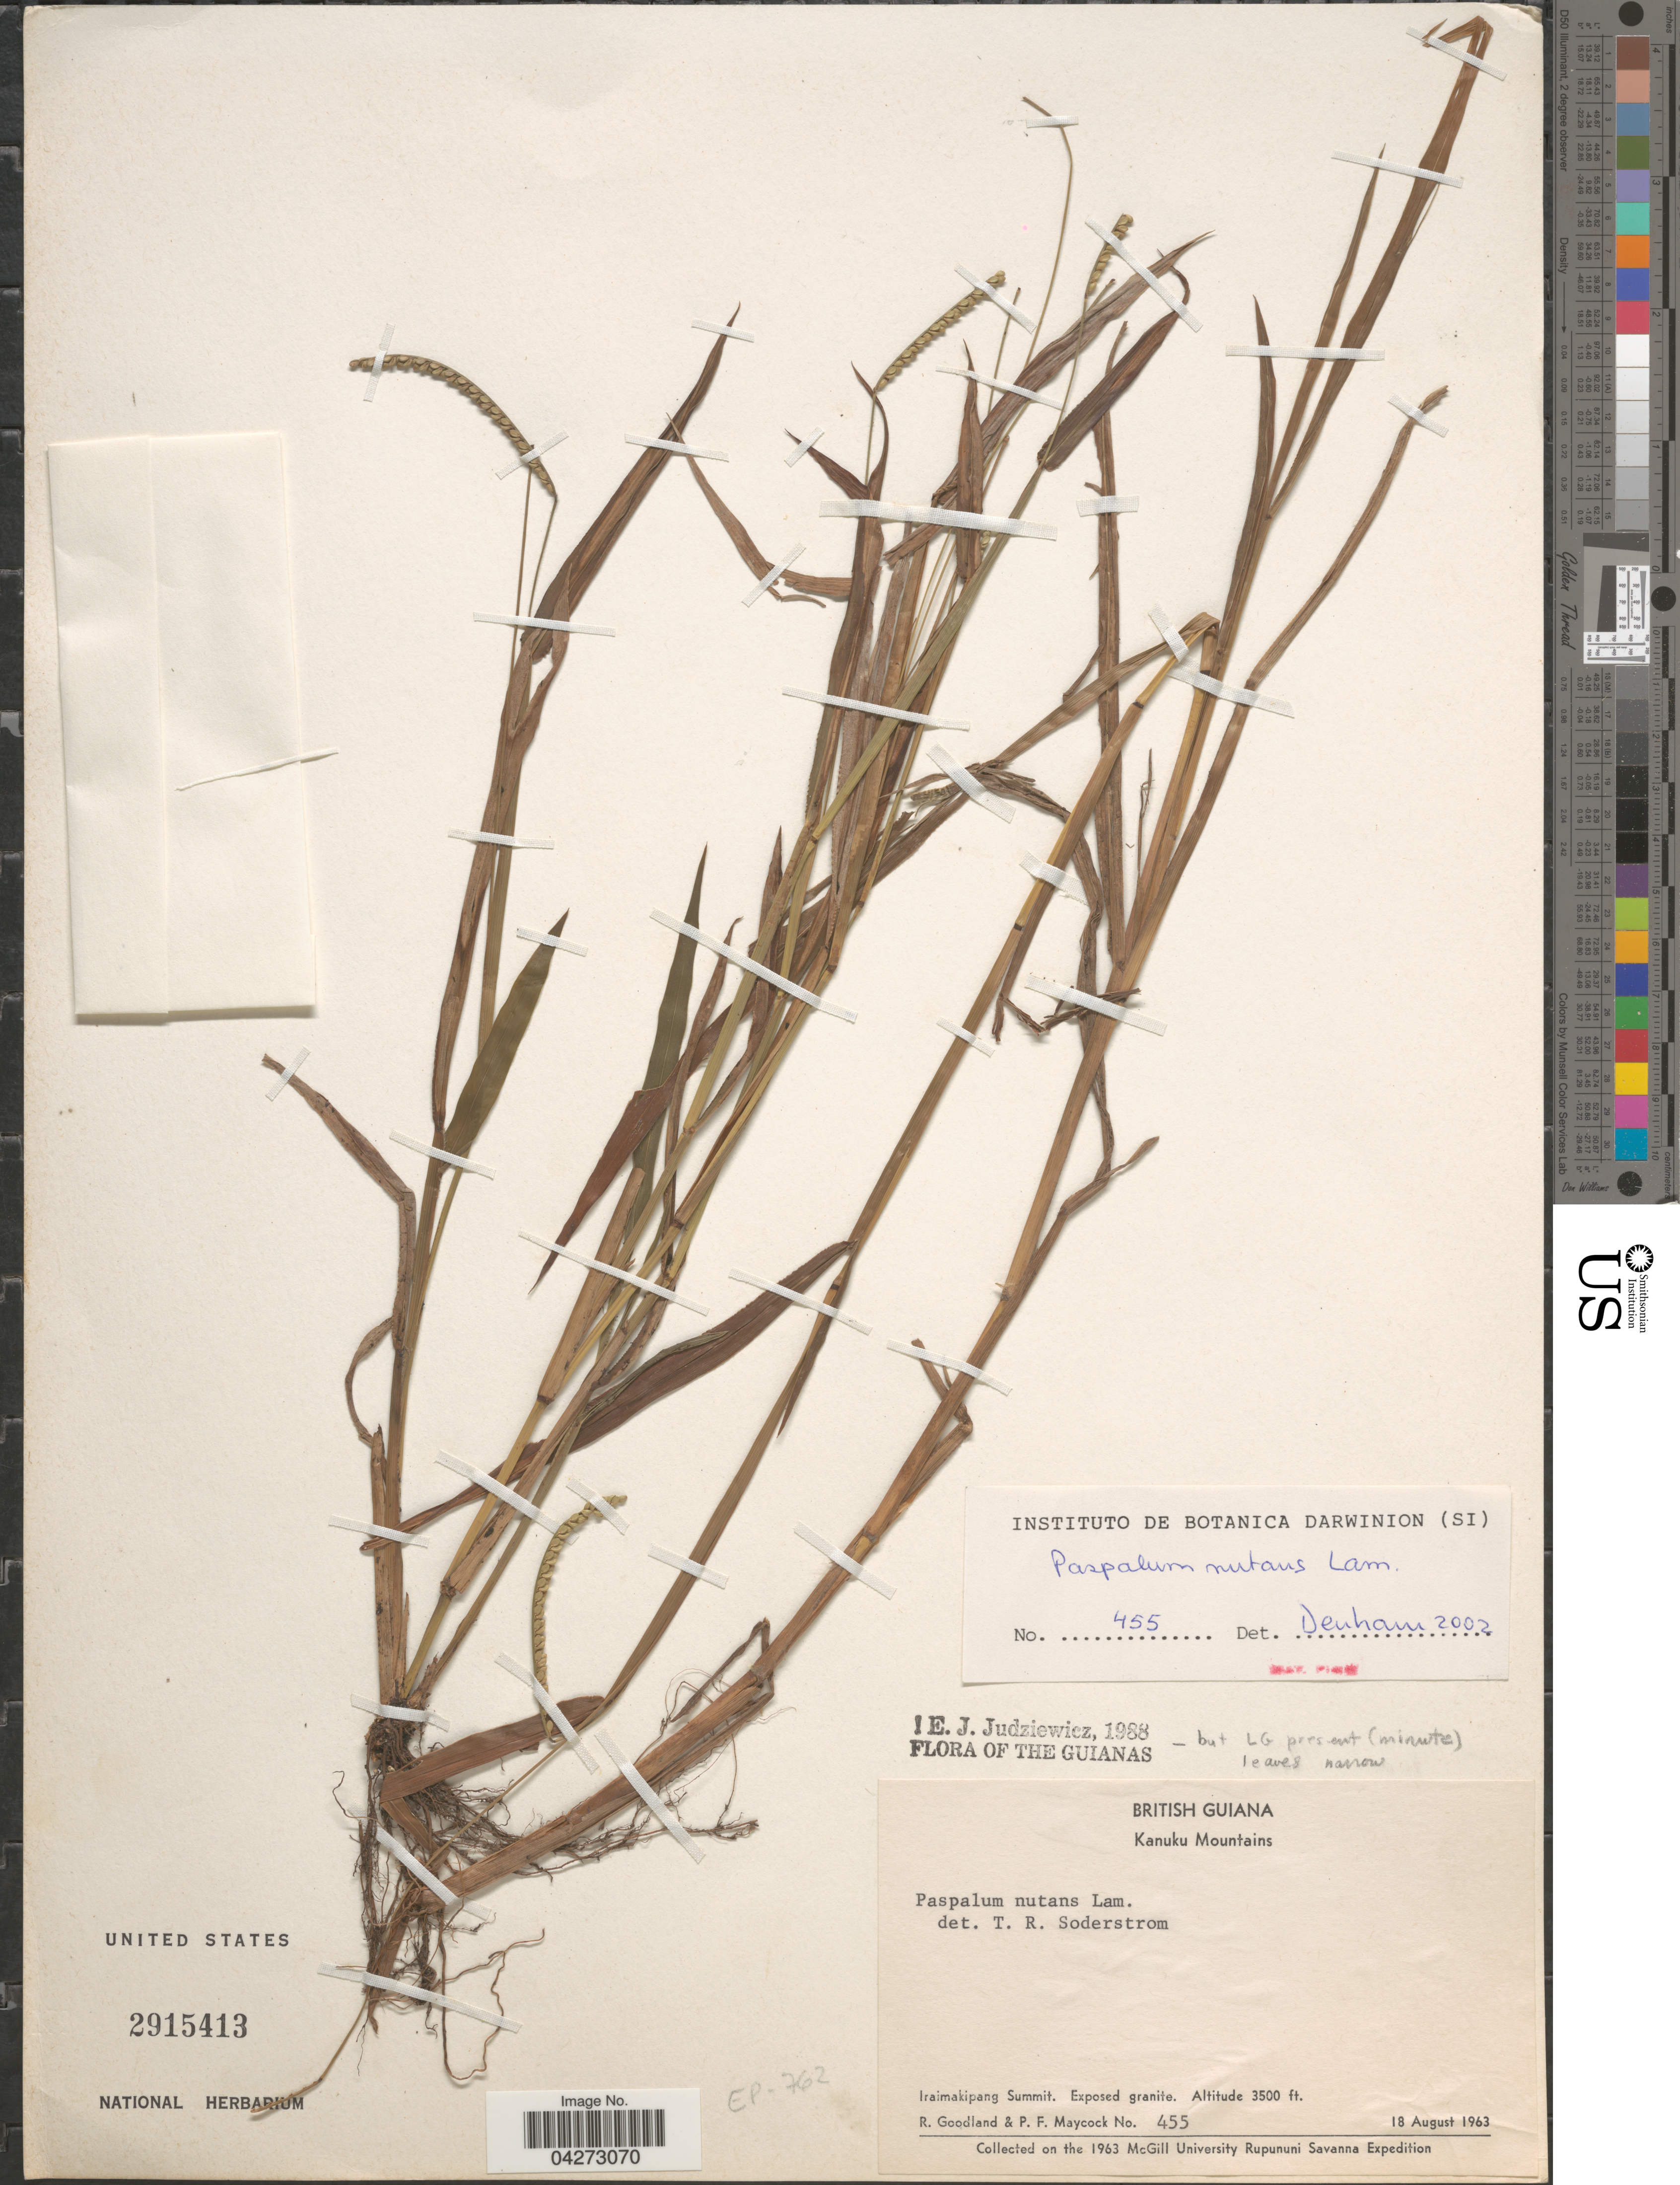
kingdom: Plantae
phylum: Tracheophyta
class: Liliopsida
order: Poales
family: Poaceae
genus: Paspalum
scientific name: Paspalum nutans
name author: Lam.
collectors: R. Goodland & P. Maycock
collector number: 455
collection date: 1963-08-18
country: Guyana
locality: British Guiana. Kanuku Mountains. Iraimakipang Summit. The 1963 McGill University Rupununi Savanna Expedition.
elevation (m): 1067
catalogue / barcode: US 2915413